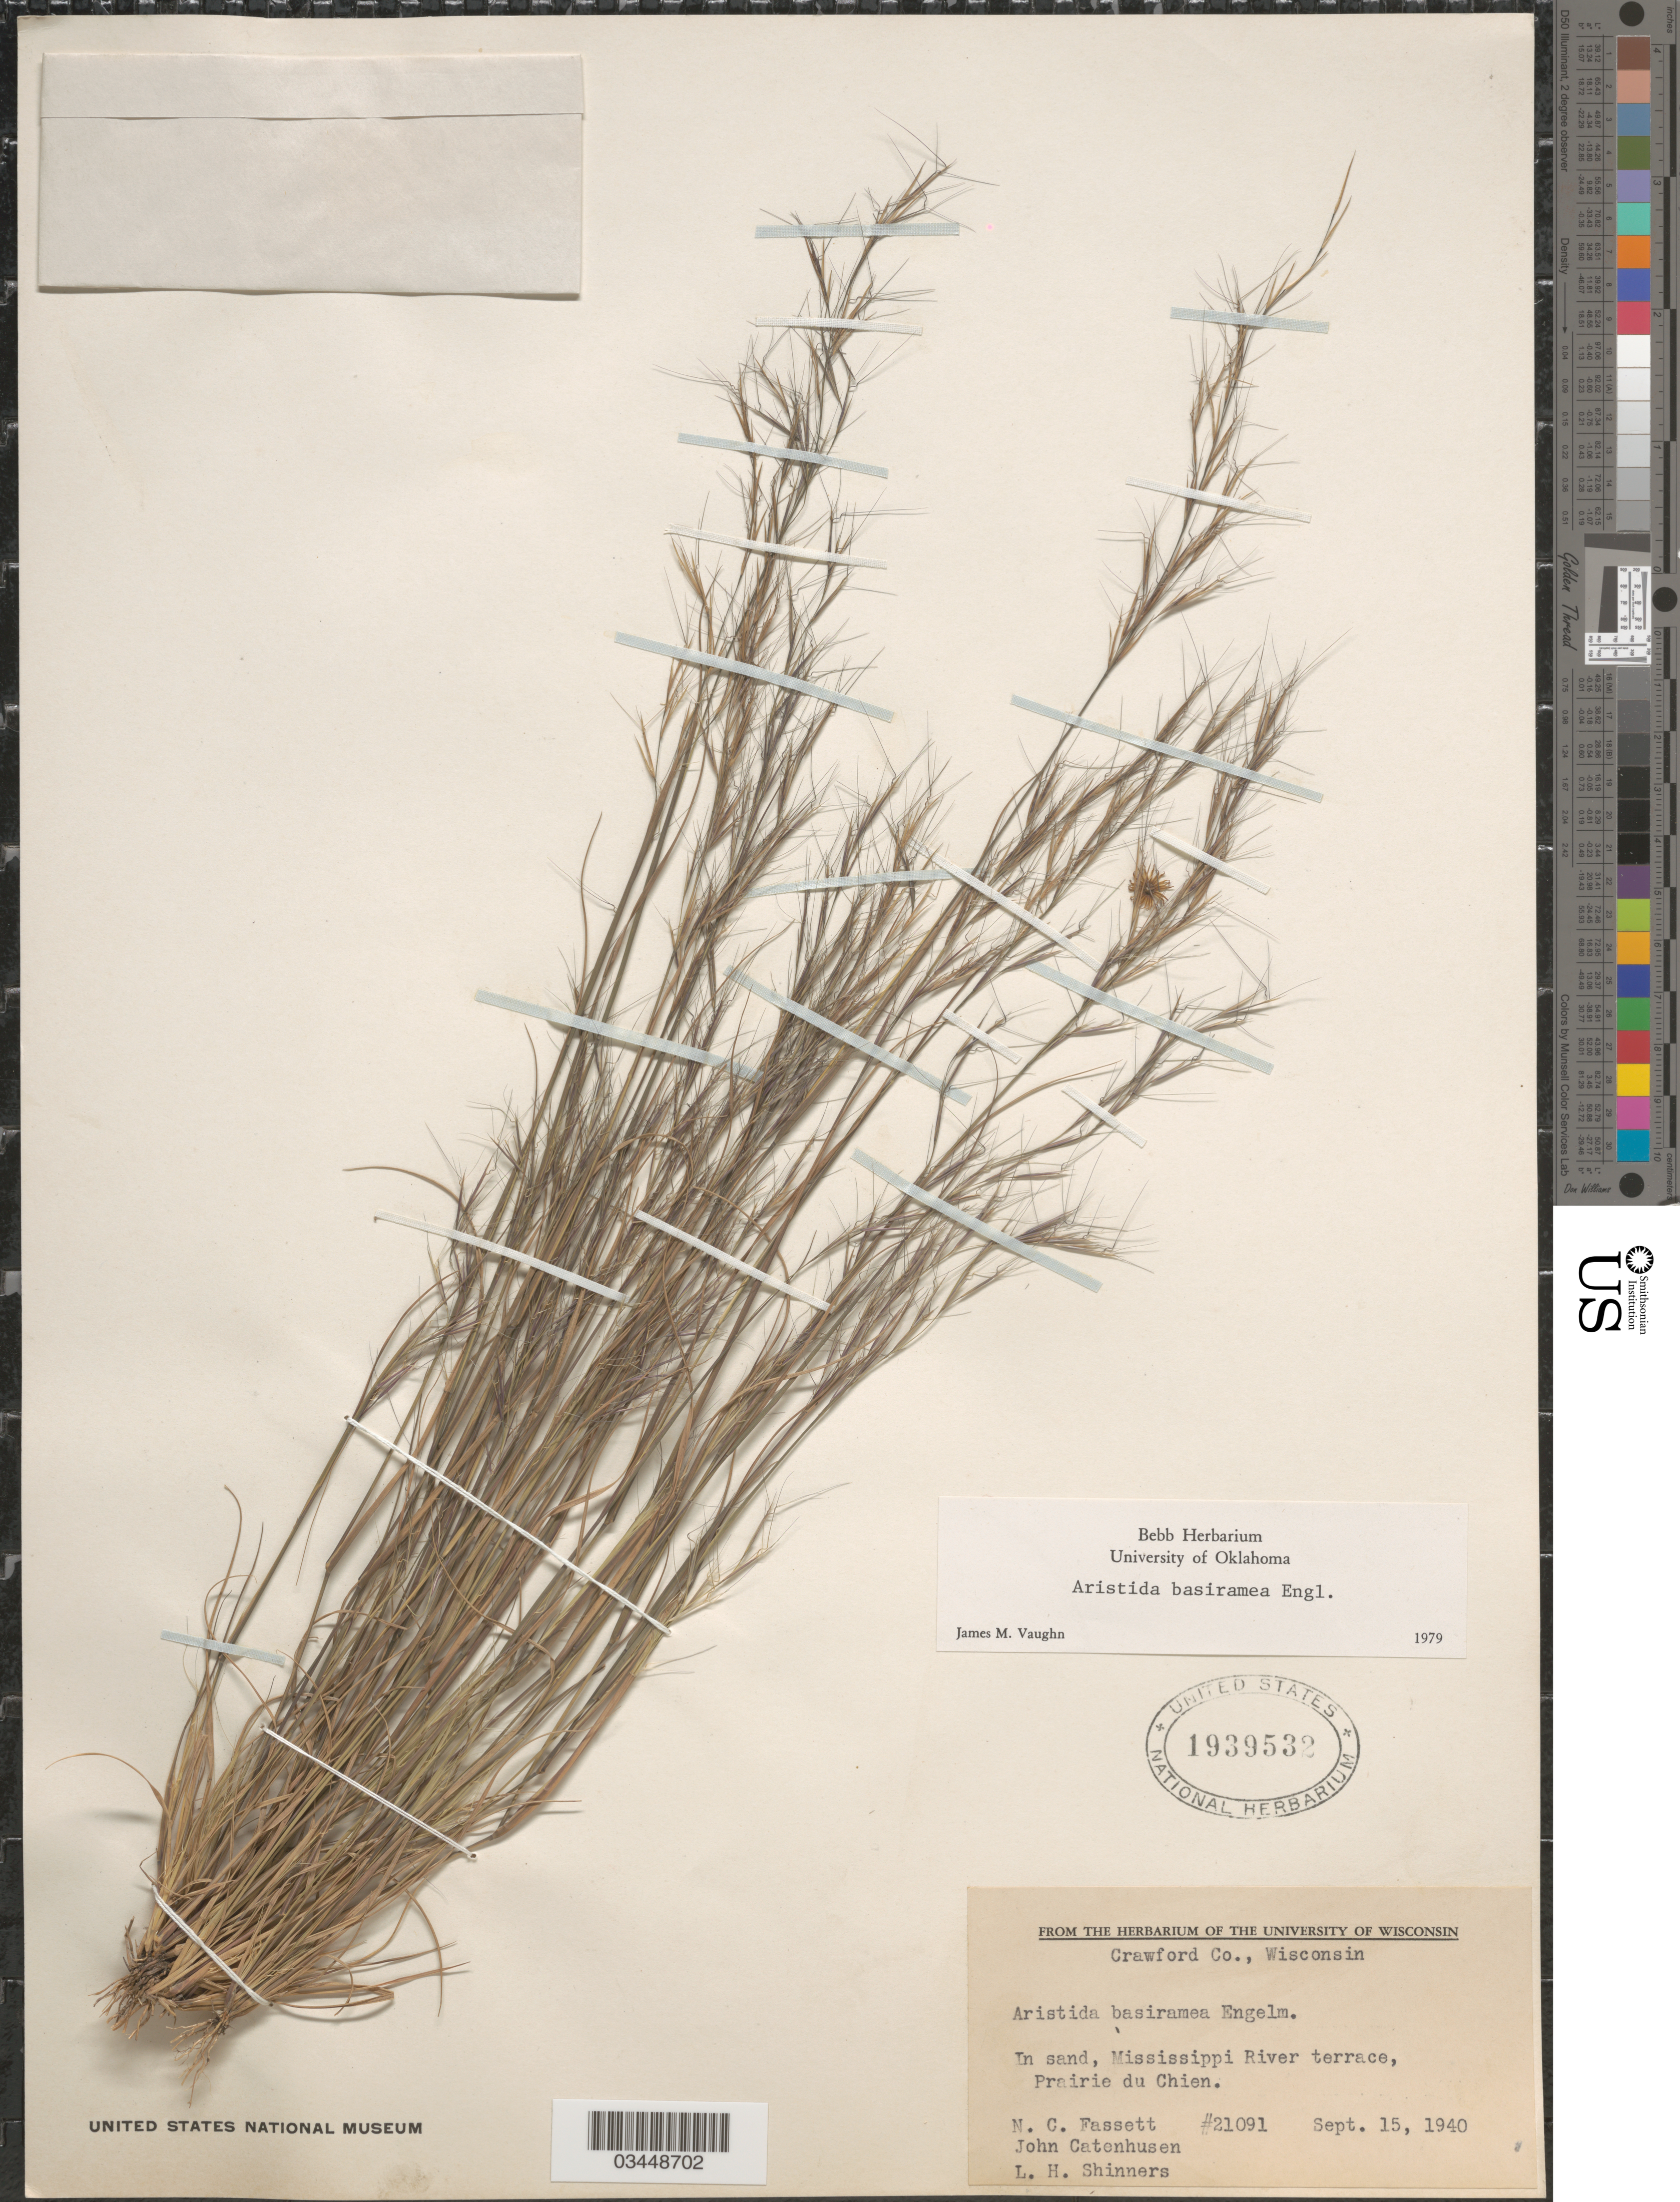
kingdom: Plantae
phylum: Tracheophyta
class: Liliopsida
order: Poales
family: Poaceae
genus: Aristida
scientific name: Aristida basiramea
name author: Engelm. ex Vasey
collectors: N. C. Fassett, J. Catenhusen & L. H. Shinners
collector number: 21091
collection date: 1940-09-15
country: United States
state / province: Wisconsin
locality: Crawford Co. Mississippi River terrace, Prairie du Chien.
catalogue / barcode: US 1939532